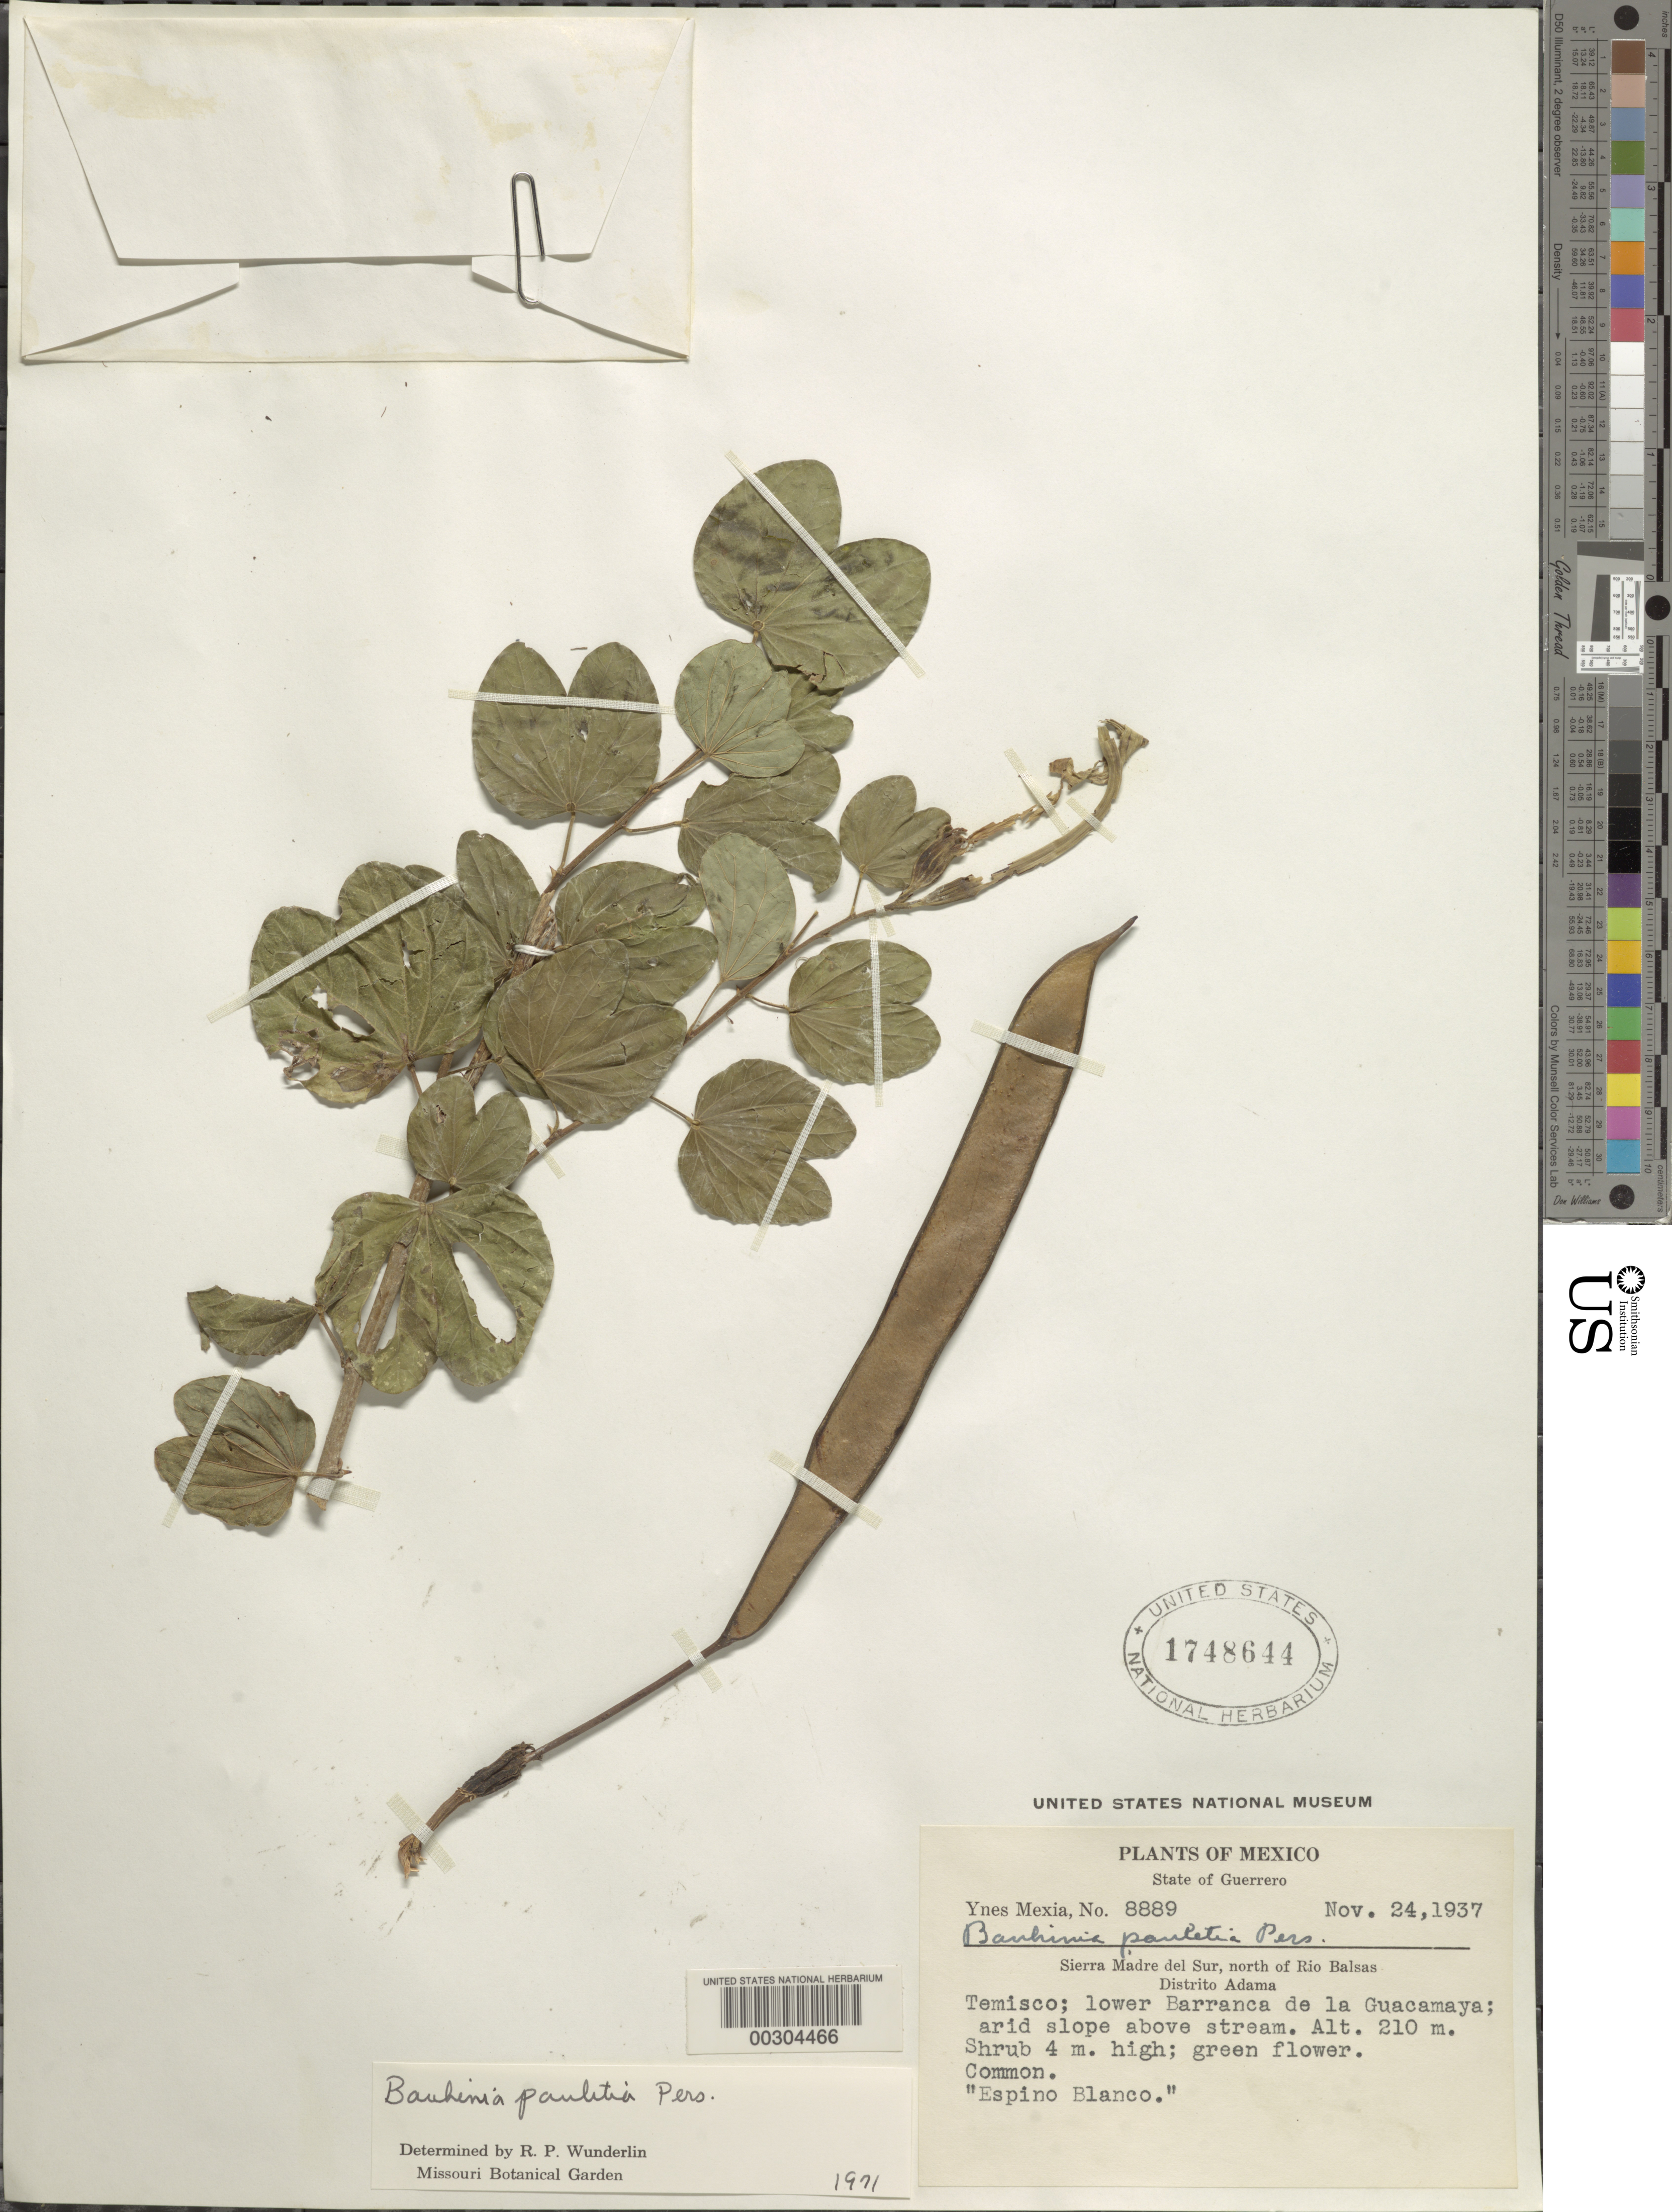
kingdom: Plantae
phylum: Tracheophyta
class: Magnoliopsida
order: Fabales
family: Fabaceae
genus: Bauhinia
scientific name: Bauhinia pauletia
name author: Pers.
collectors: Y. Mexia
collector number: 8889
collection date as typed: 24 Nov 1937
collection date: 1937-11-24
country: Mexico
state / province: Guerrero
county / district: Adama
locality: Temisco, lower Barranca de La Guacamaya; Sierra Madre del Sur, N of Rio Balsas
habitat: Arid slope above stream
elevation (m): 210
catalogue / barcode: US 1748644